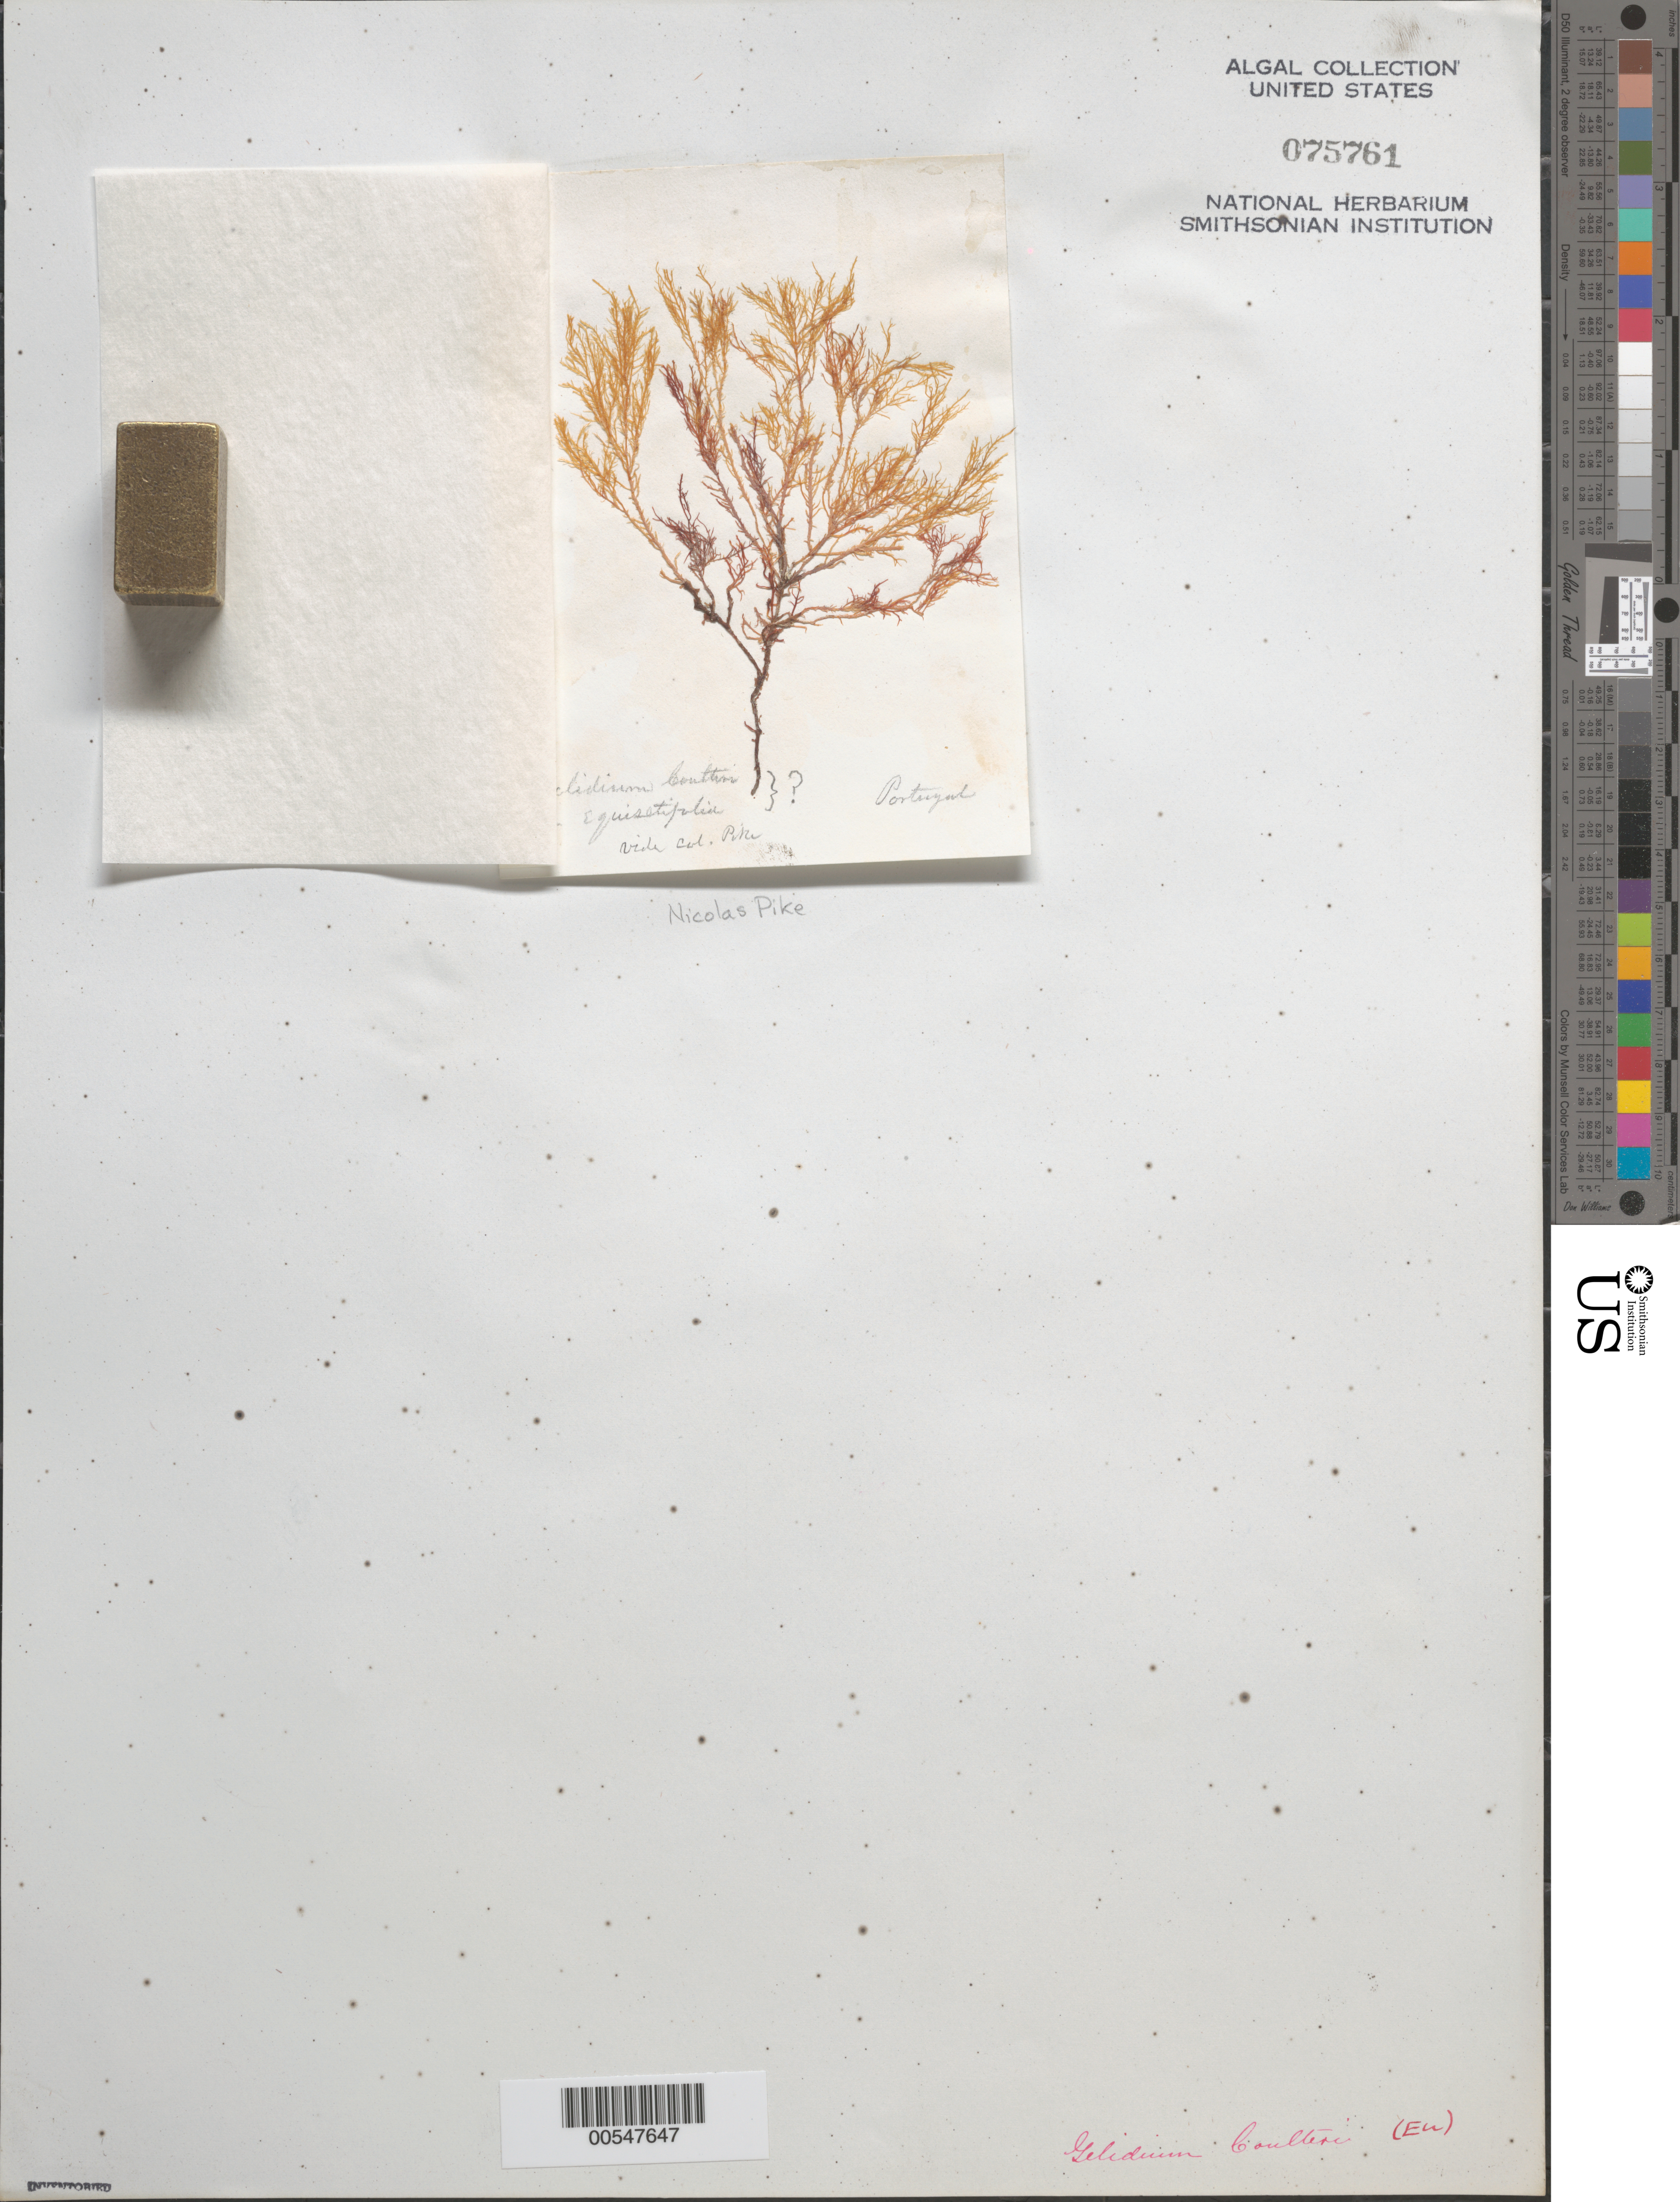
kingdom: Plantae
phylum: Rhodophyta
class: Florideophyceae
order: Gelidiales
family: Gelidiaceae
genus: Gelidium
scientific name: Gelidium coulteri var. equisetifolia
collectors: N. Pike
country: Portugal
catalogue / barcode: US 75761